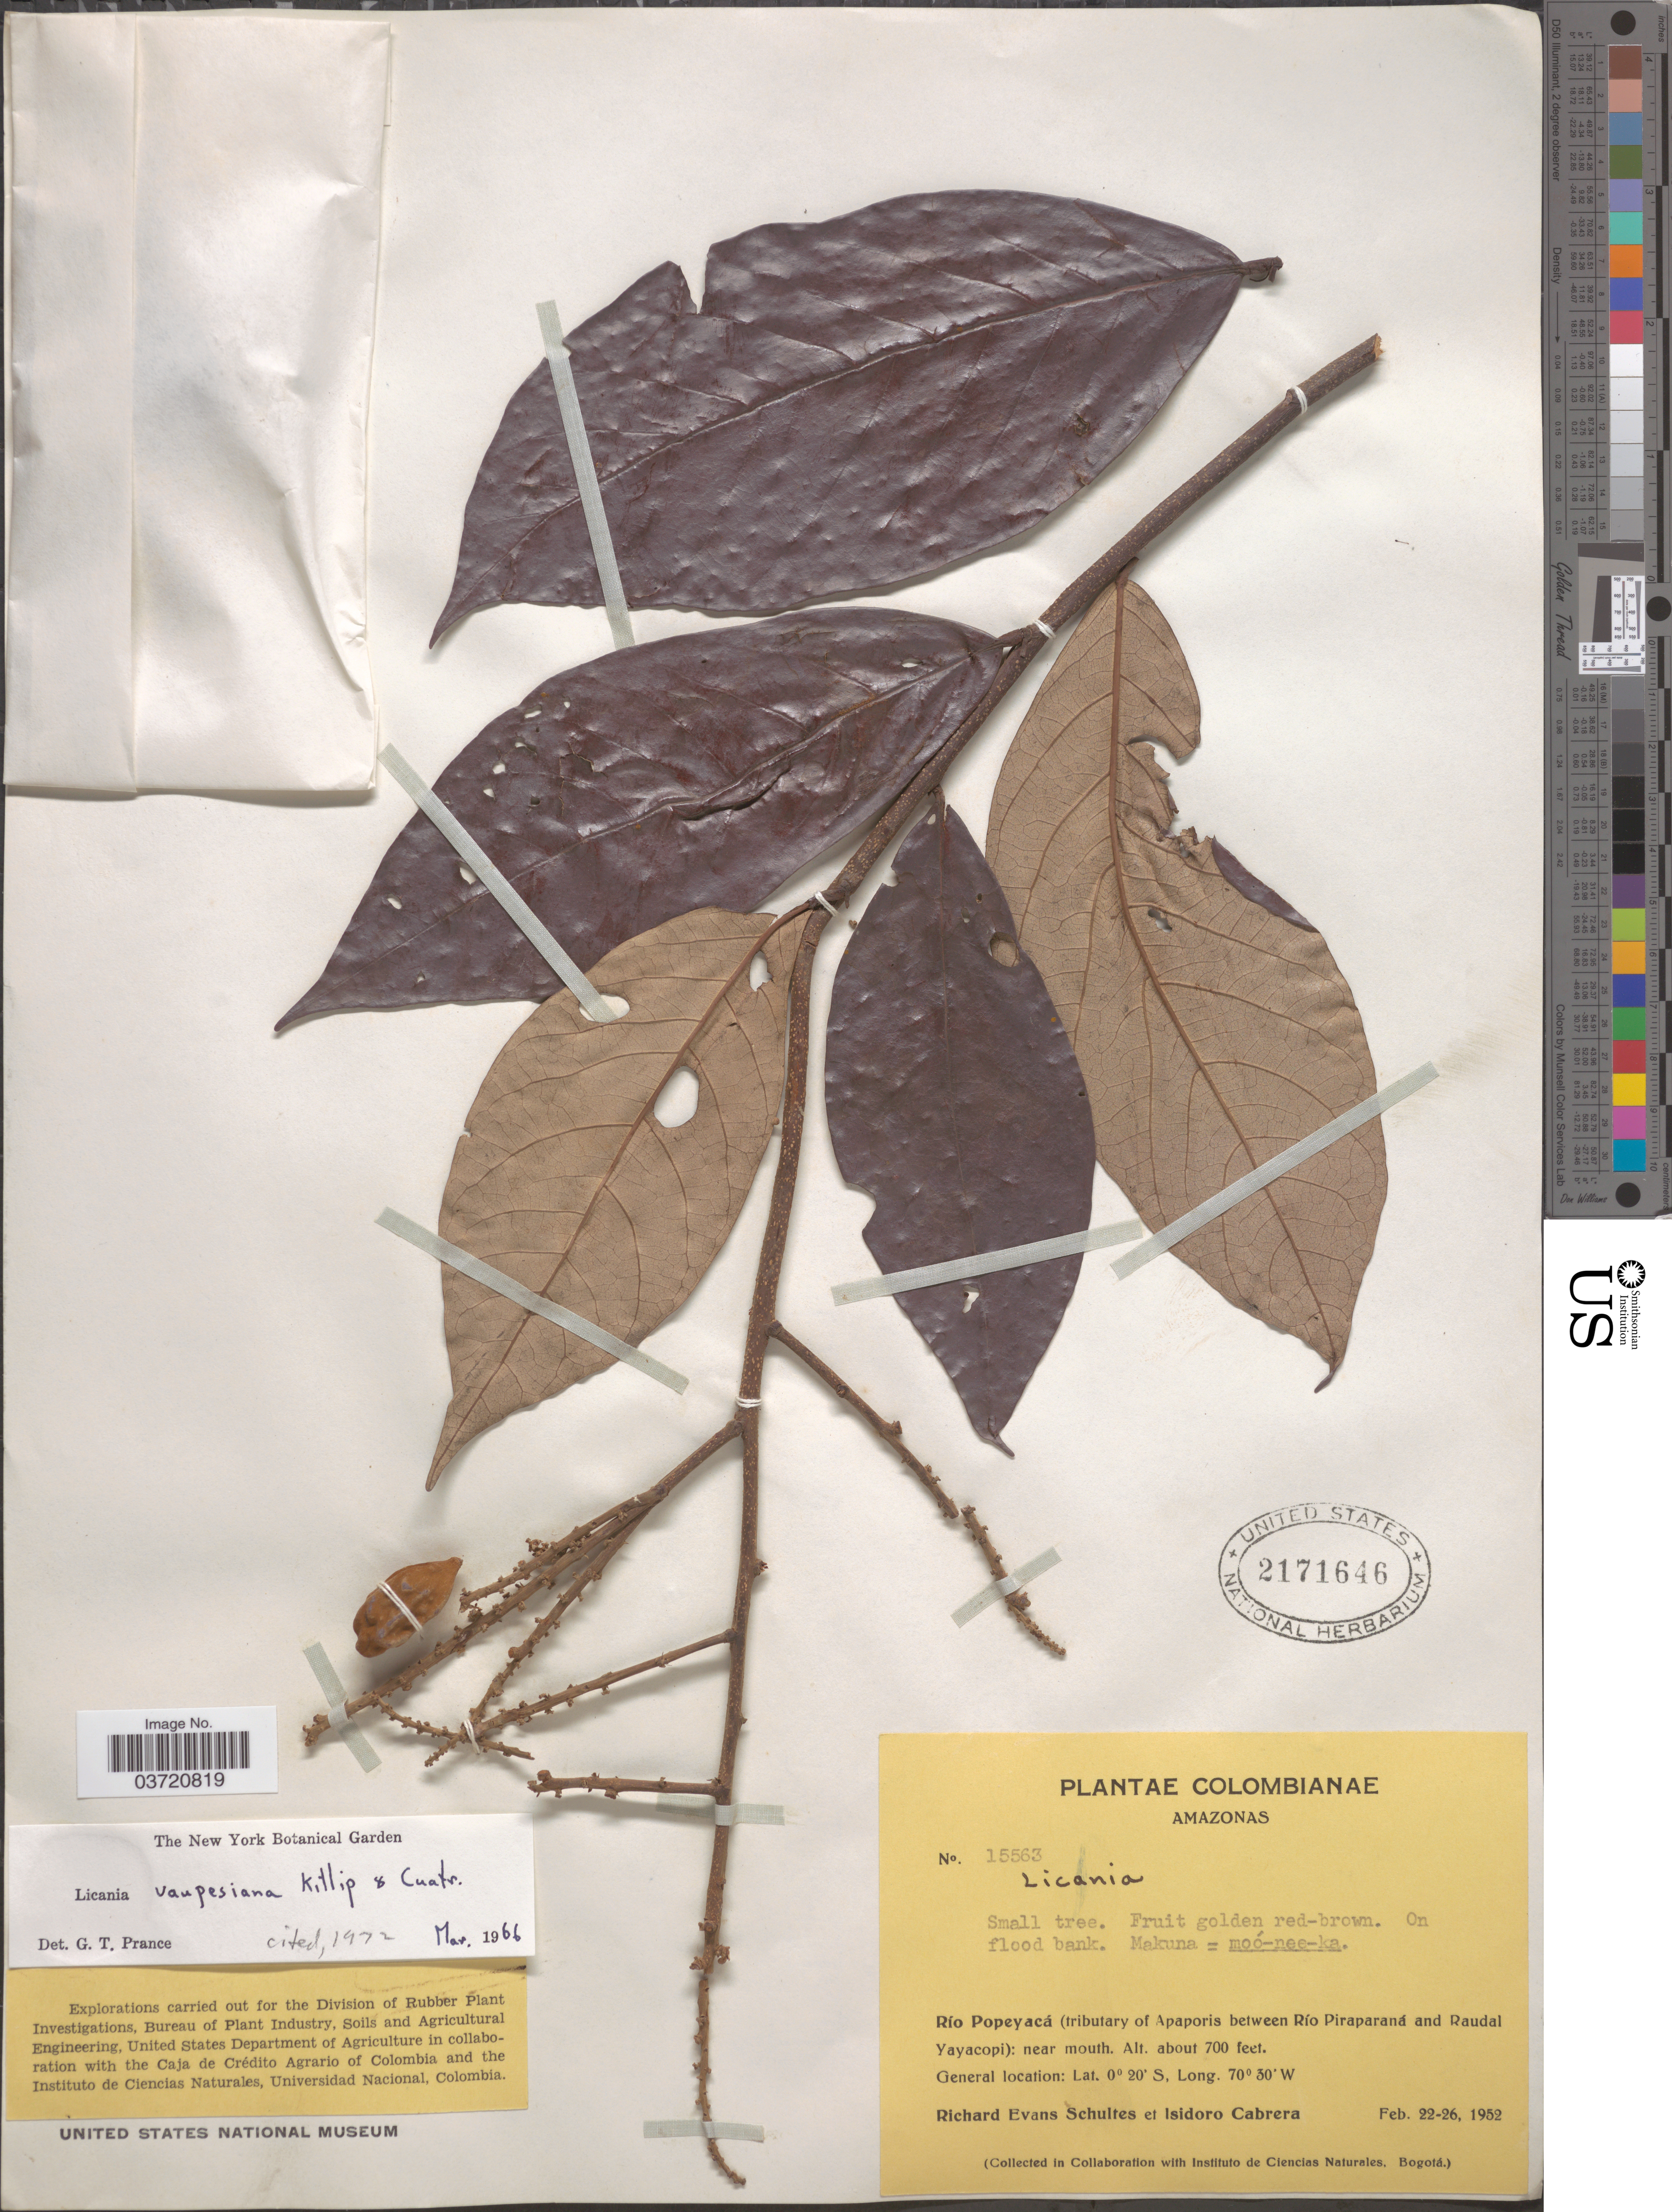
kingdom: Plantae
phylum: Tracheophyta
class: Magnoliopsida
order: Malpighiales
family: Chrysobalanaceae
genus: Licania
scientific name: Licania vaupesana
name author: Killip & Cuatrec.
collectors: R. E. Schultes & I. Cabrera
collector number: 15563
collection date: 1952-02-22/1952-02-26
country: Colombia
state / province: Amazônas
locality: Río Popeyacá (tributary of Apaporis between Río Piraparaná and Raudal Yayacopi): near mouth.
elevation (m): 213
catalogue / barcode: US 2171646